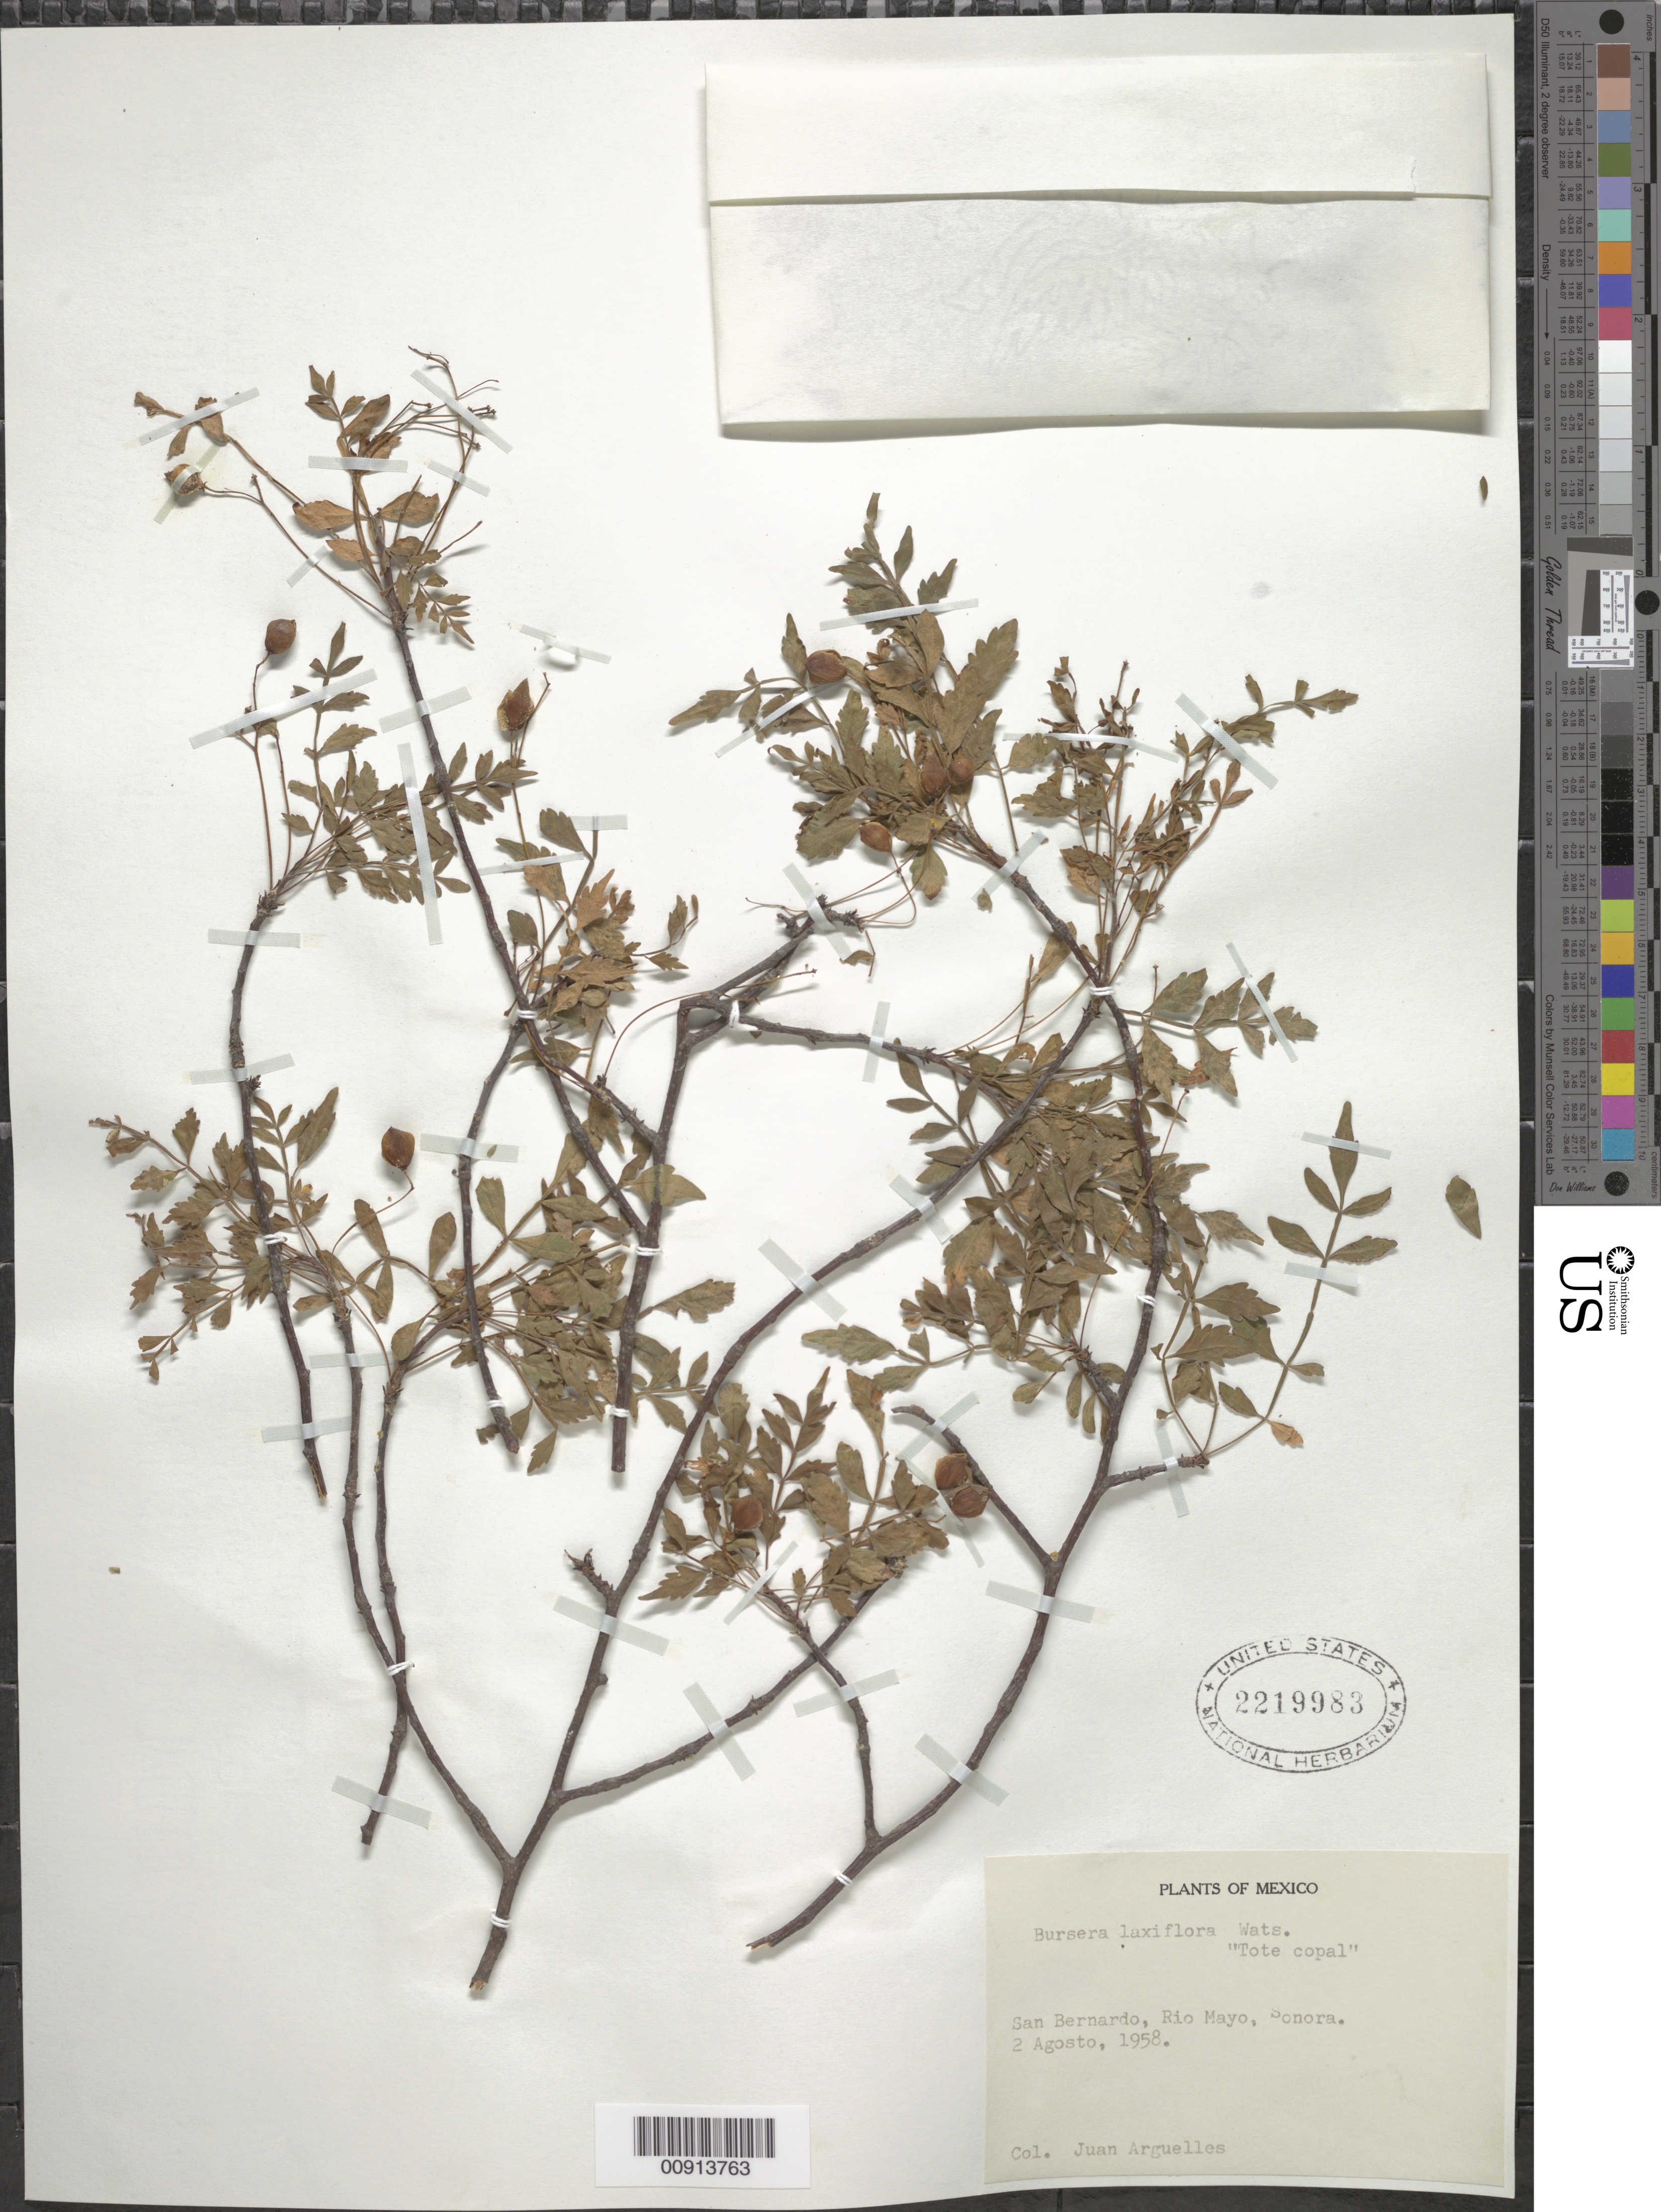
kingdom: Plantae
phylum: Tracheophyta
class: Magnoliopsida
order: Sapindales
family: Burseraceae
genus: Bursera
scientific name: Bursera laxiflora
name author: S. Watson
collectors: J. Arguelles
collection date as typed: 02 Aug 1958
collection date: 1958-08-02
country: Mexico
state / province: Sonora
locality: San Bernardo, Río Mayo, Sonora.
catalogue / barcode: US 2219983